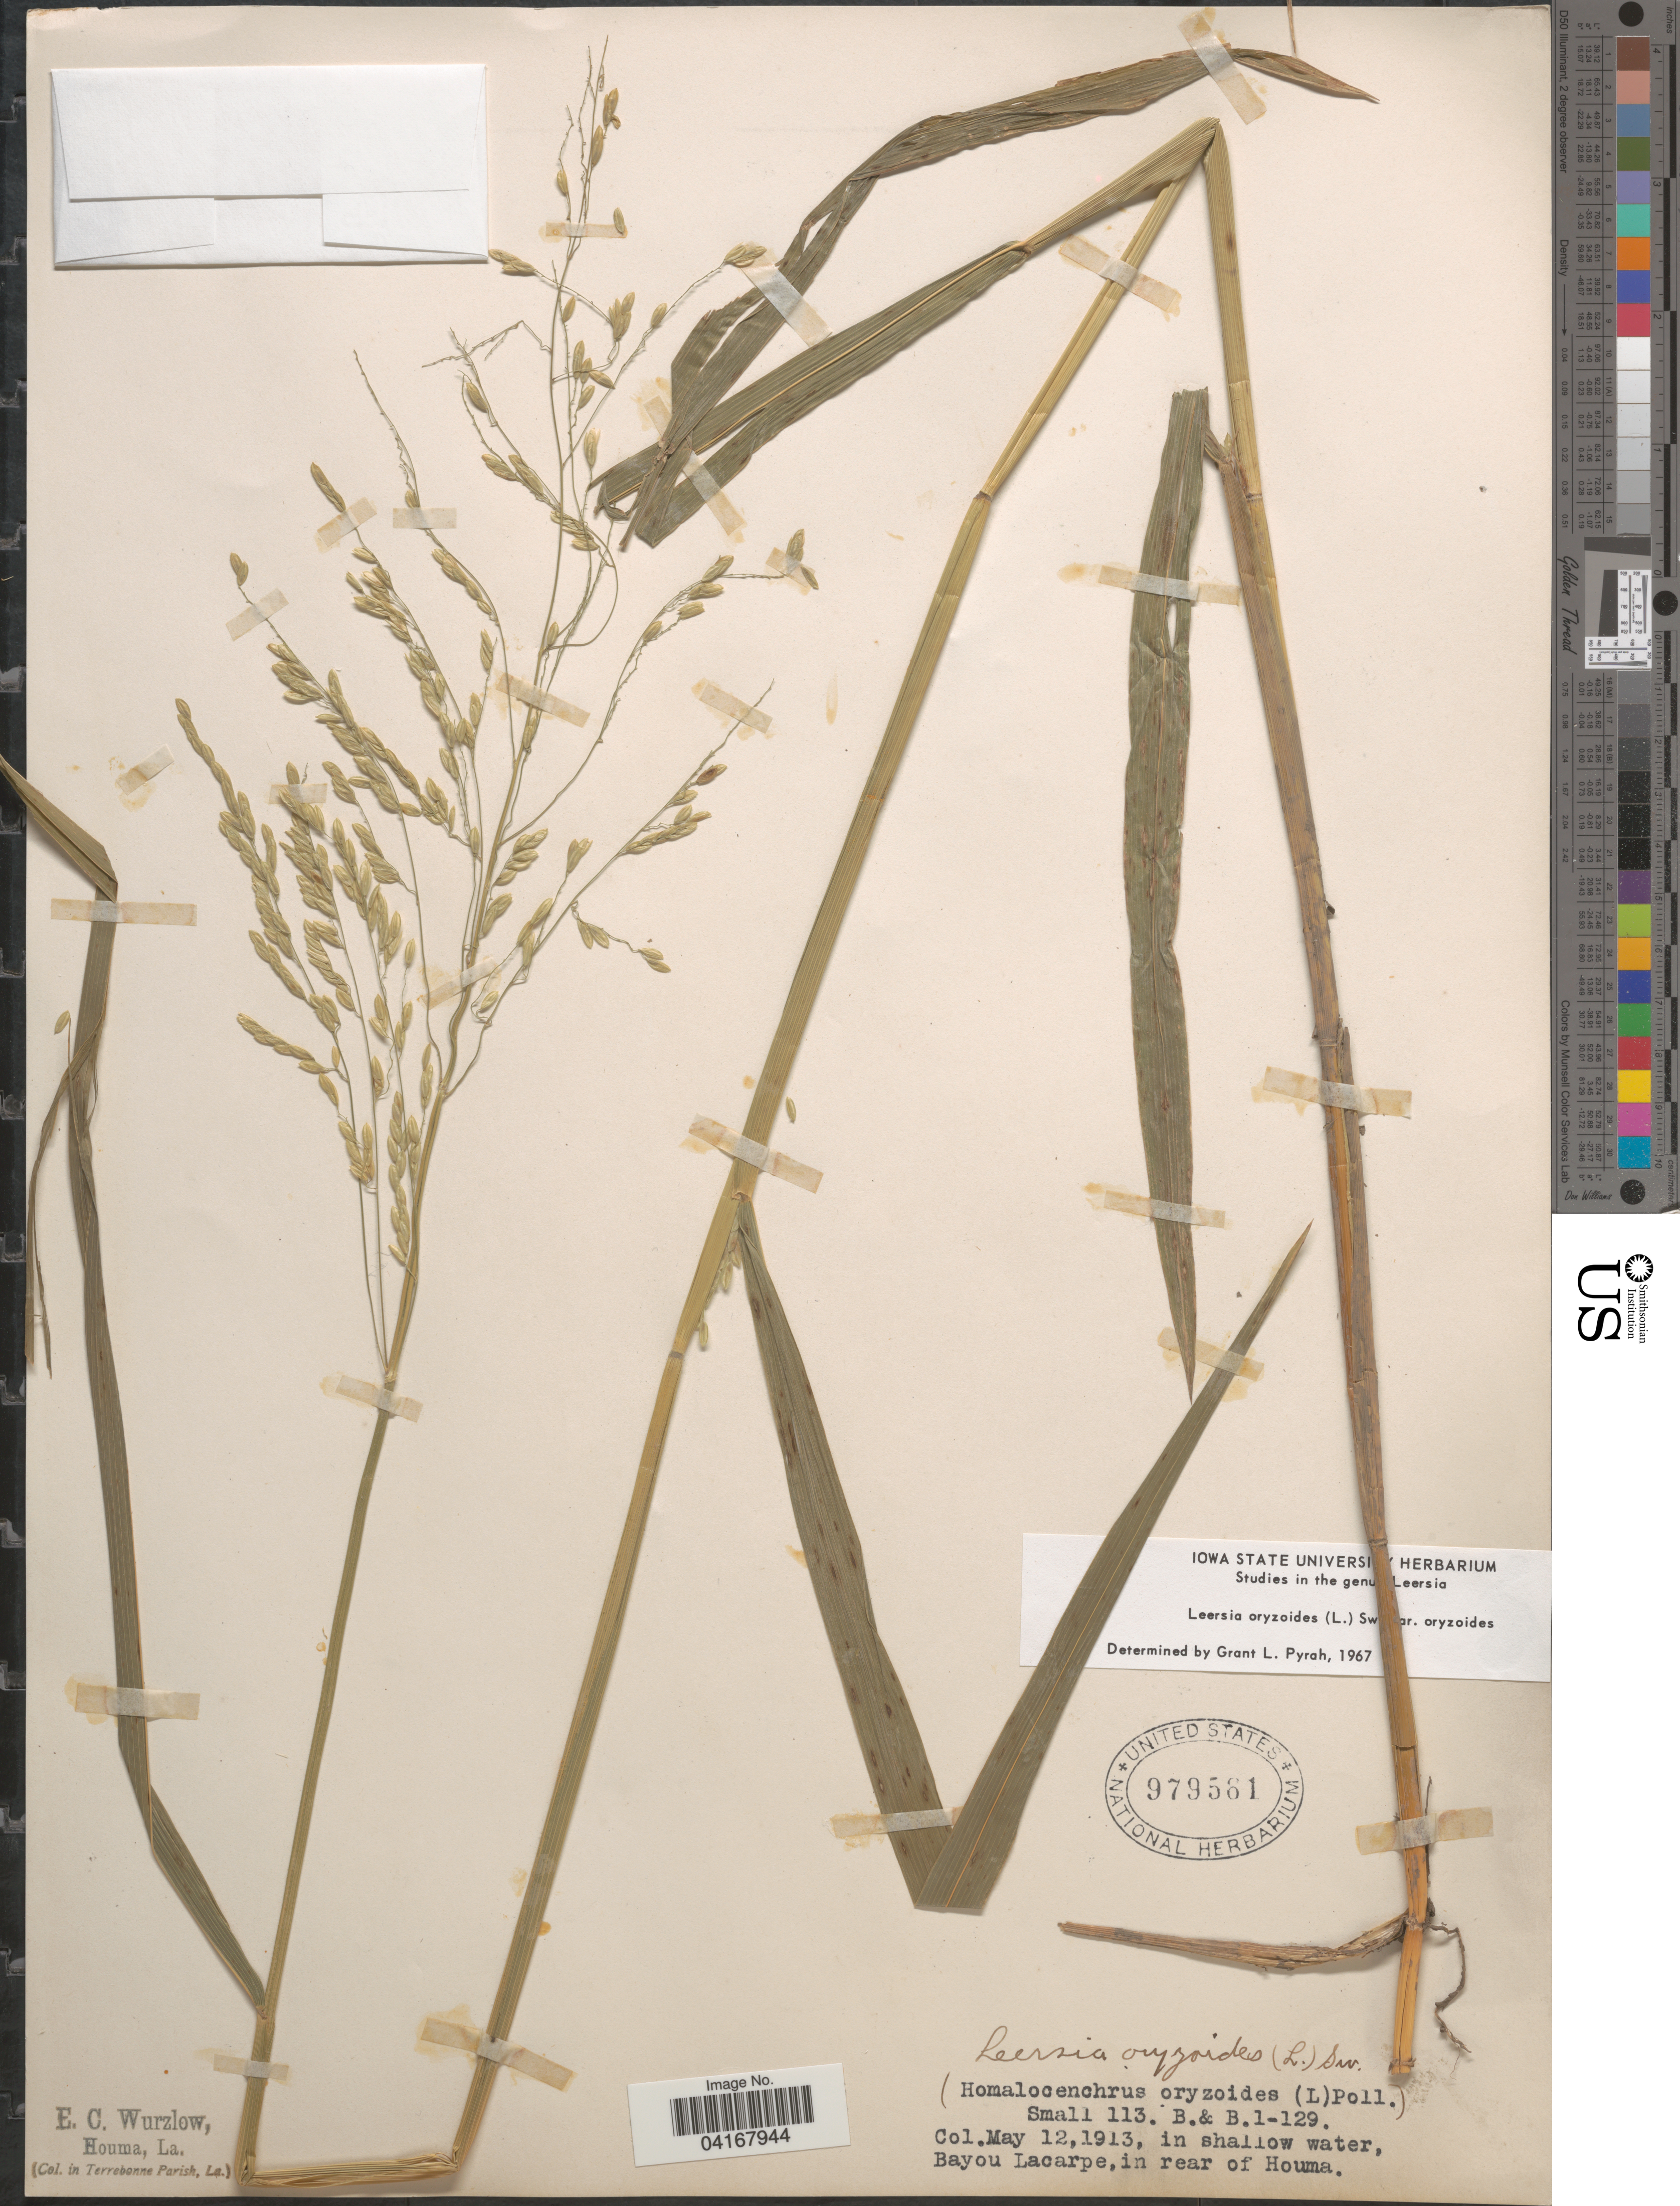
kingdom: Plantae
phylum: Tracheophyta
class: Liliopsida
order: Poales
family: Poaceae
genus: Leersia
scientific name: Leersia oryzoides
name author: (L.) Sw.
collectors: E. Wurzlow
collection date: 1913-05-12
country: United States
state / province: Louisiana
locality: In shallow water, Bayou Lacarpe, in rear of Houma.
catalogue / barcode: US 979561